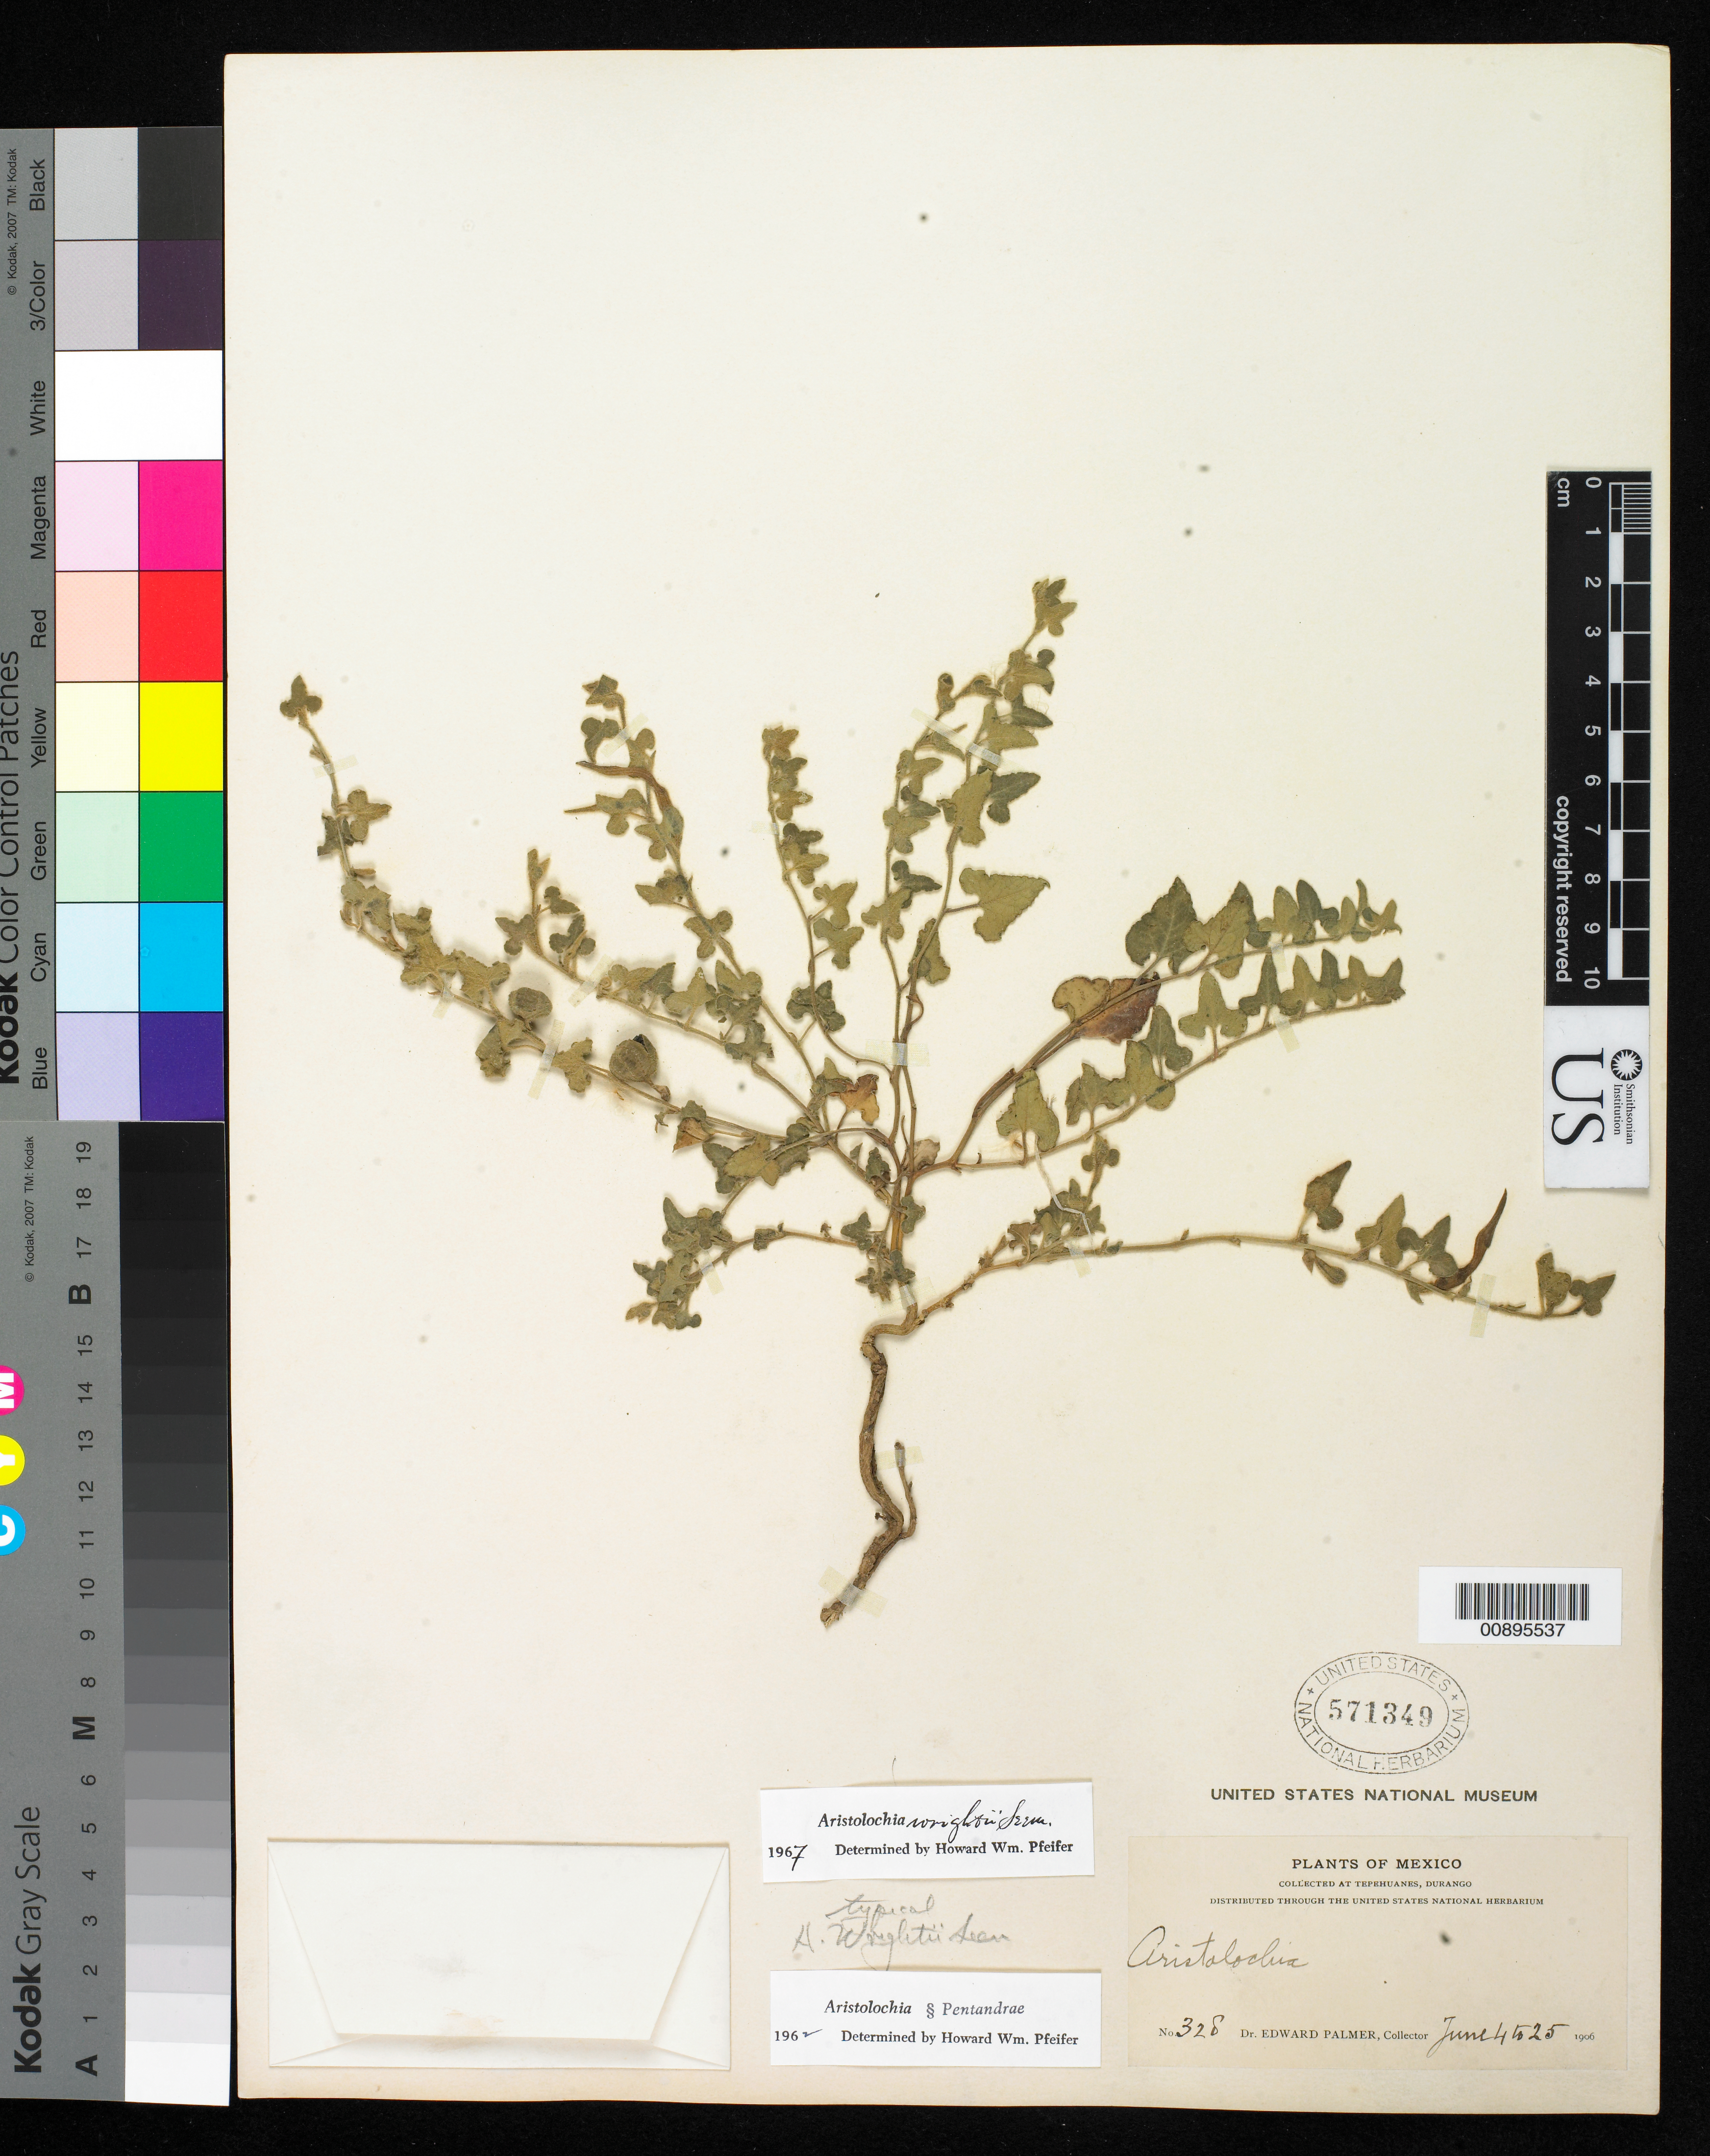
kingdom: Plantae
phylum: Tracheophyta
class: Magnoliopsida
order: Piperales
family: Aristolochiaceae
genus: Aristolochia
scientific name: Aristolochia wrightii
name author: Seem.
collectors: E. Palmer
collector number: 328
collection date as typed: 04 Jun 1906 to 25 Jun 1906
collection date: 1906-06-04/1906-06-25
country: Mexico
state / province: Durango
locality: Tepehuanes, Durango.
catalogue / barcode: US 571349